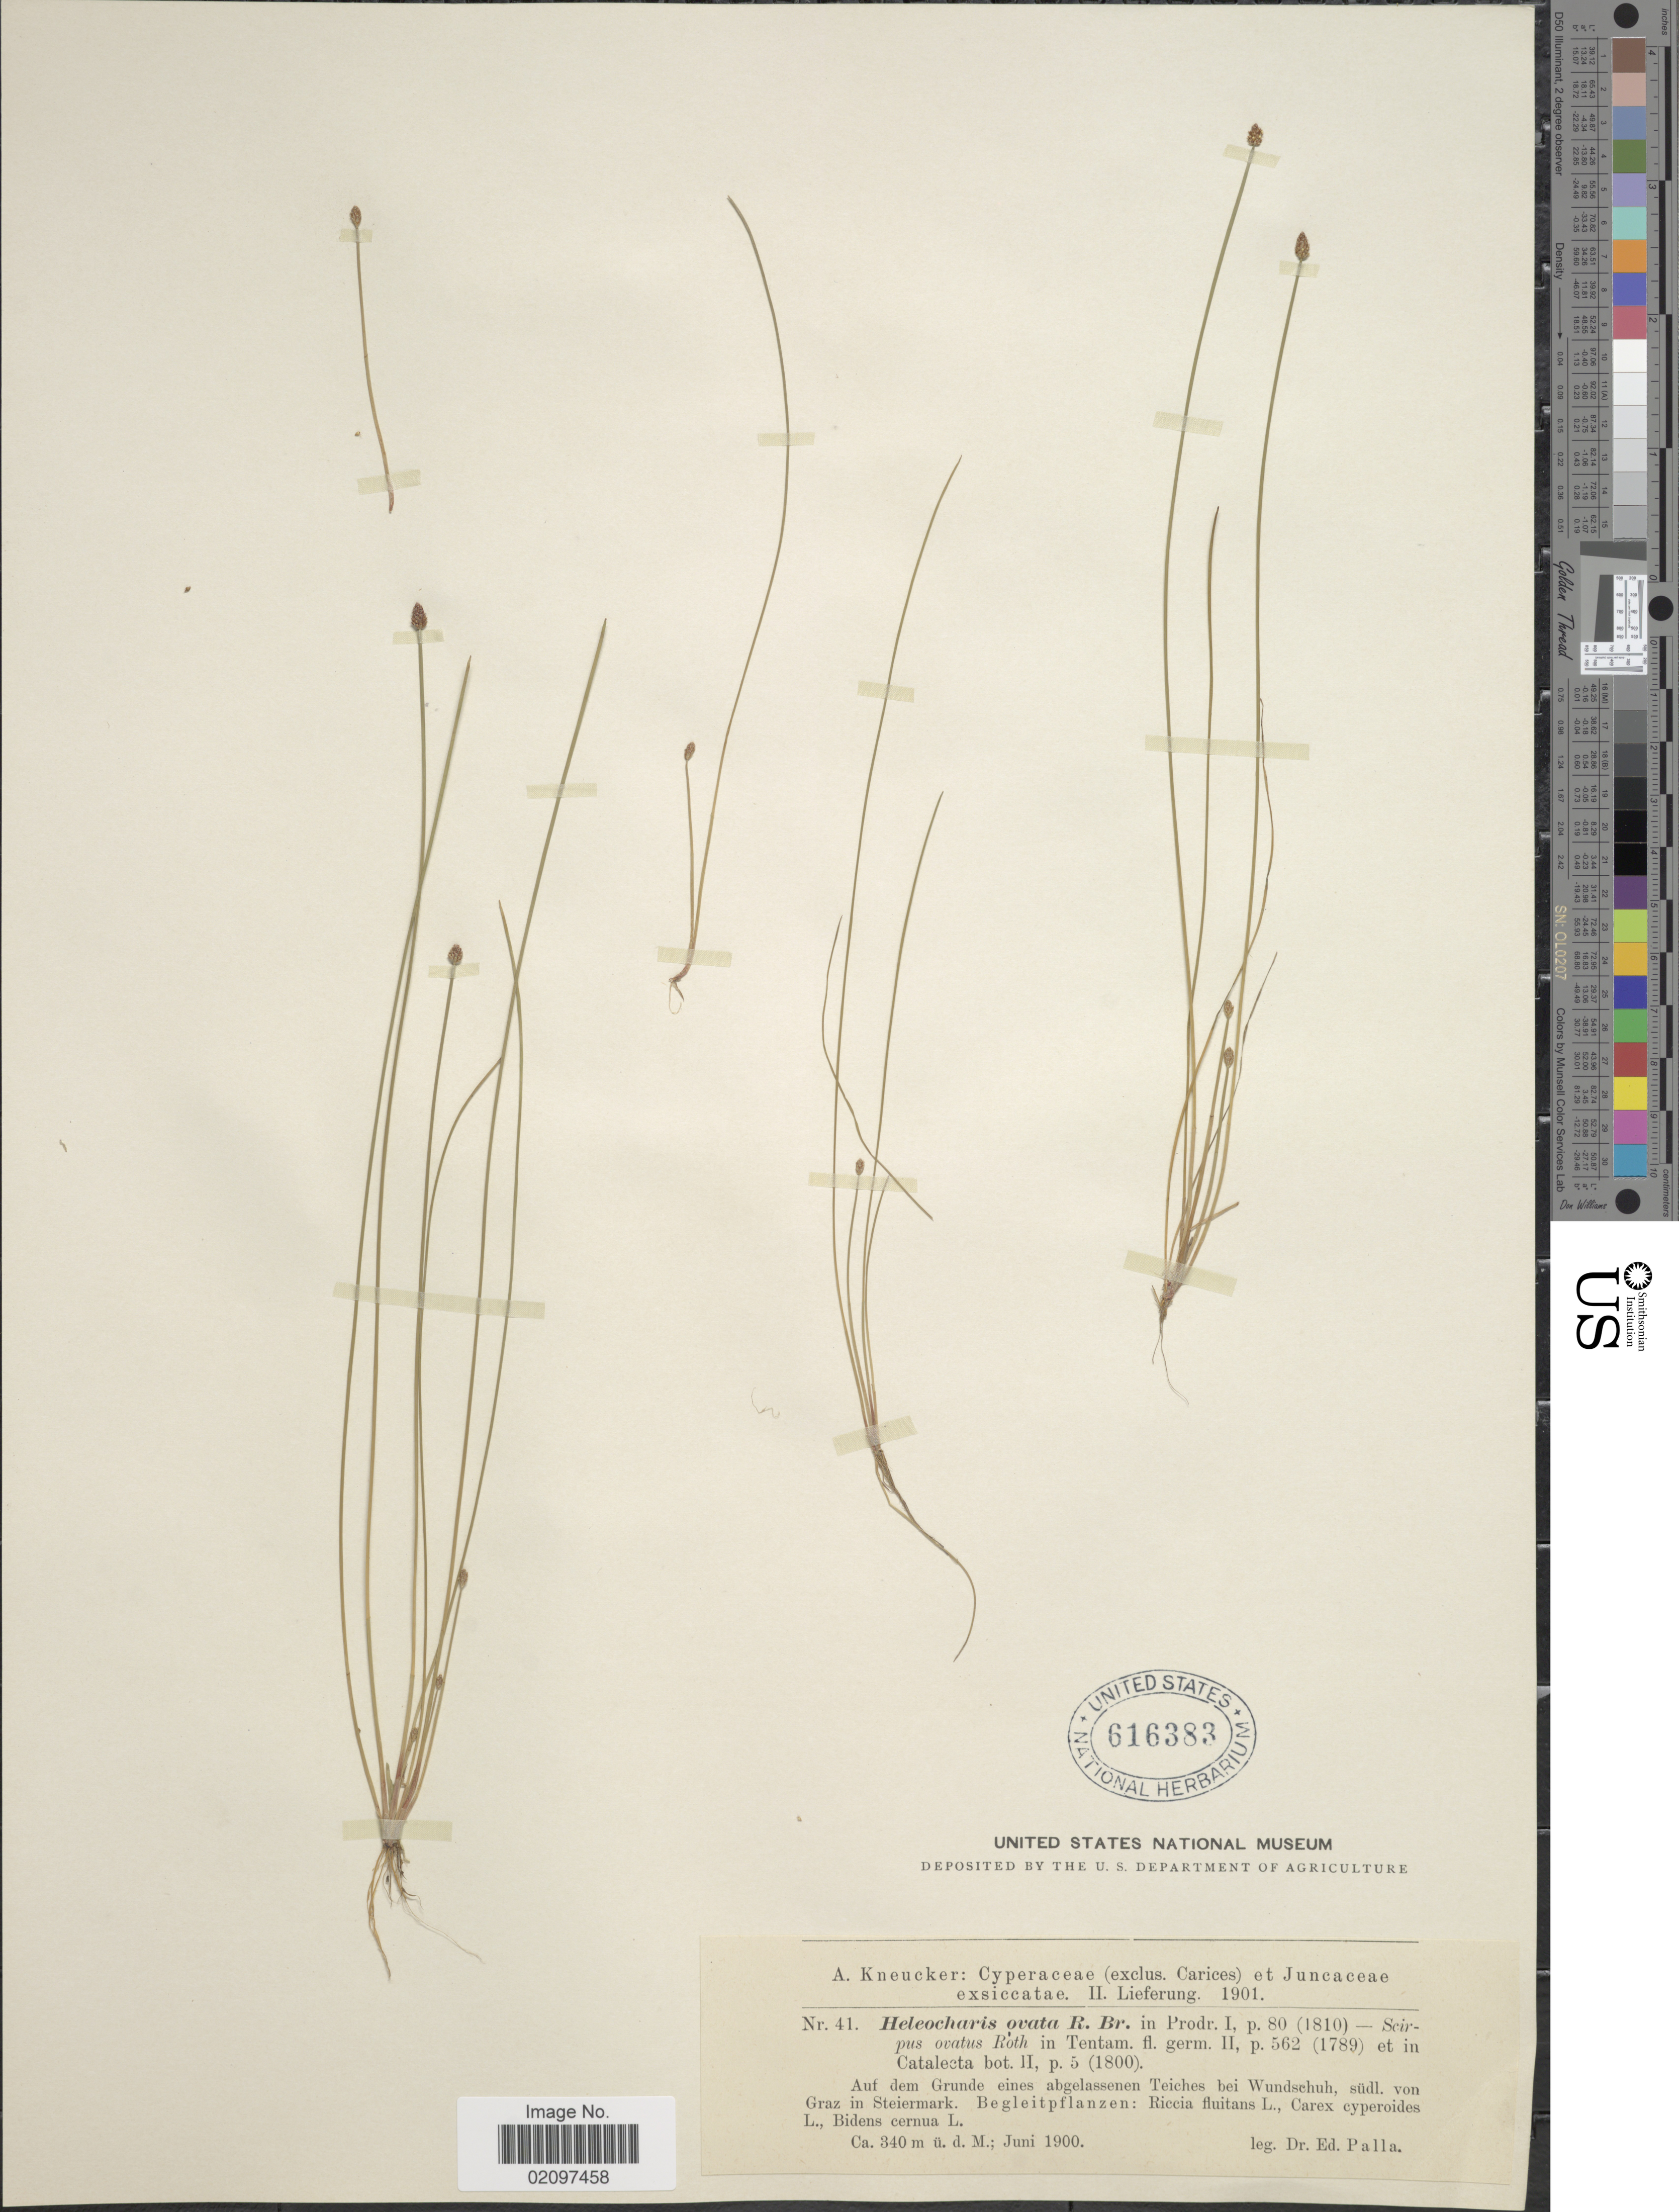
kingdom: Plantae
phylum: Tracheophyta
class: Liliopsida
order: Poales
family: Cyperaceae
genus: Eleocharis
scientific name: Eleocharis ovata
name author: (Roth) Roem. & Schult.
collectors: E. Palla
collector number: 41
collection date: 1900-06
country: Austria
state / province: Steiermark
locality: Auf dem Grunde eines abgelassenen Teiches bei Wundschuh, sudl. von Graz in Steiermark.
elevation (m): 340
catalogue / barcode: US 616383